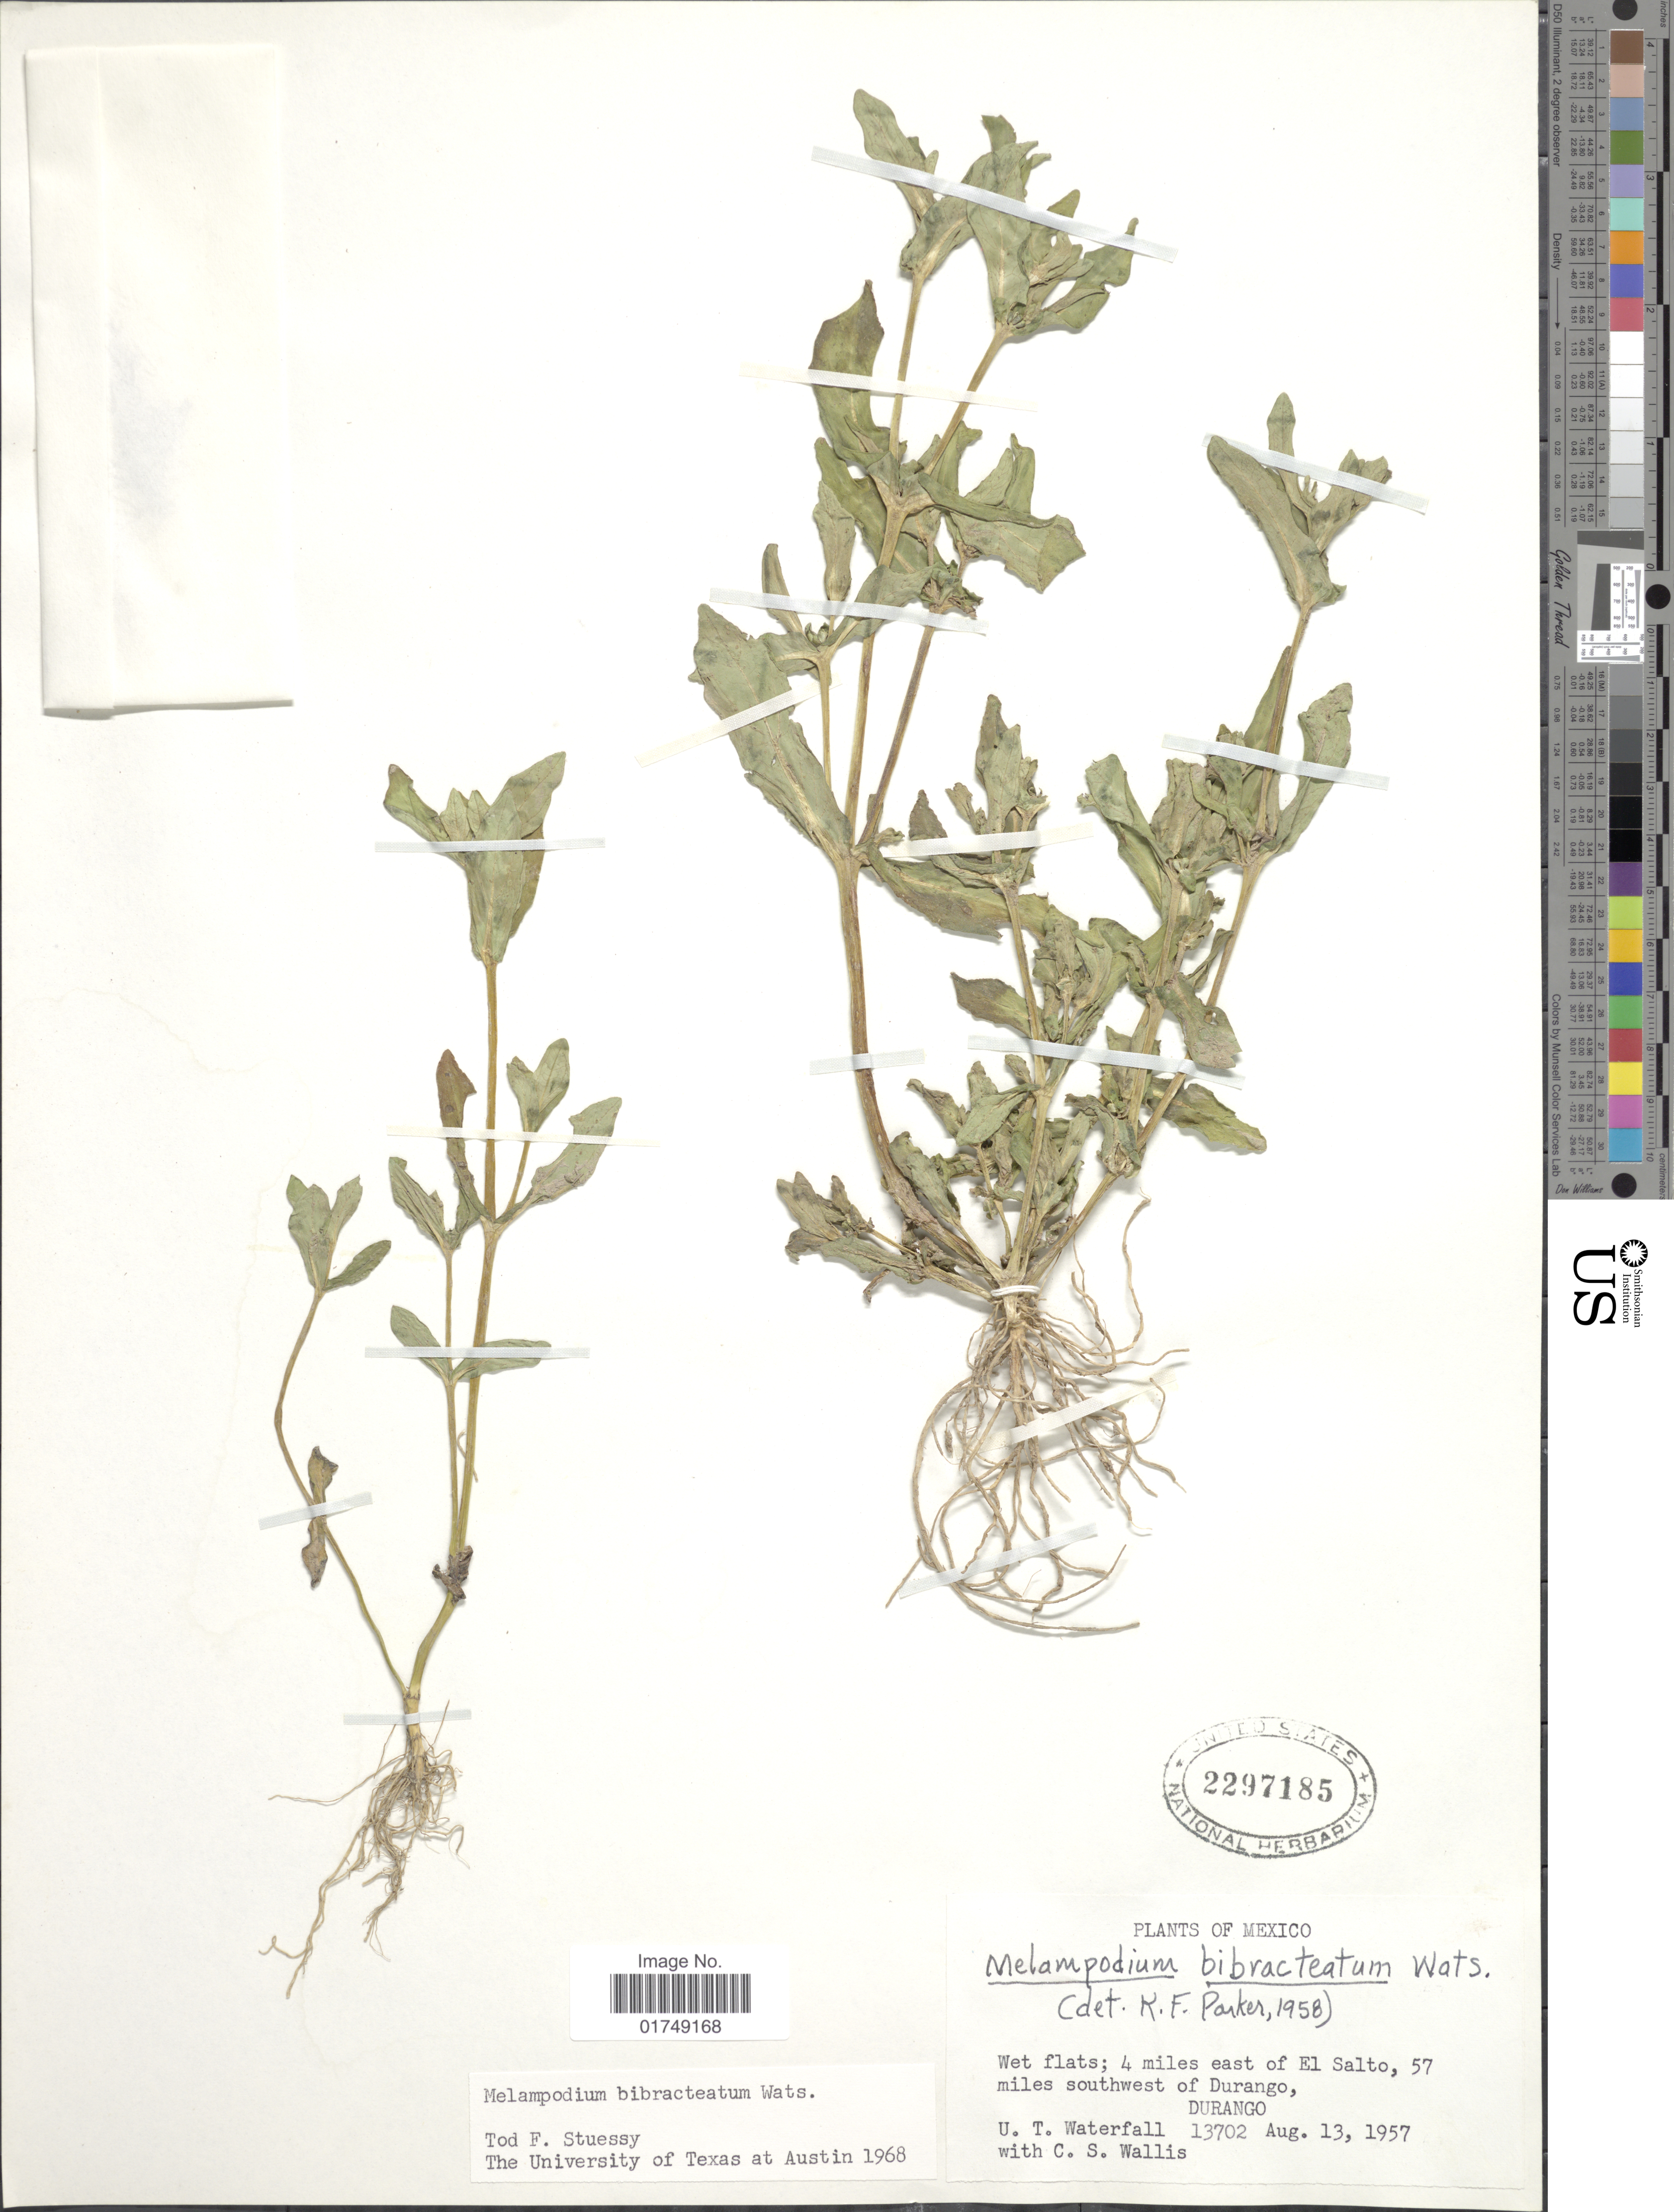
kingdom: Plantae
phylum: Tracheophyta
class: Magnoliopsida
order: Asterales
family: Asteraceae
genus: Melampodium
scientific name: Melampodium bibracteatum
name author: S. Watson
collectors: U. T. Waterfall & C. S. Wallis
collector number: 13702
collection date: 1957-08-13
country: Mexico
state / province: Durango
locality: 4 miles east of El Salto, 57 miles southwest of Durango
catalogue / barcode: US 2297185